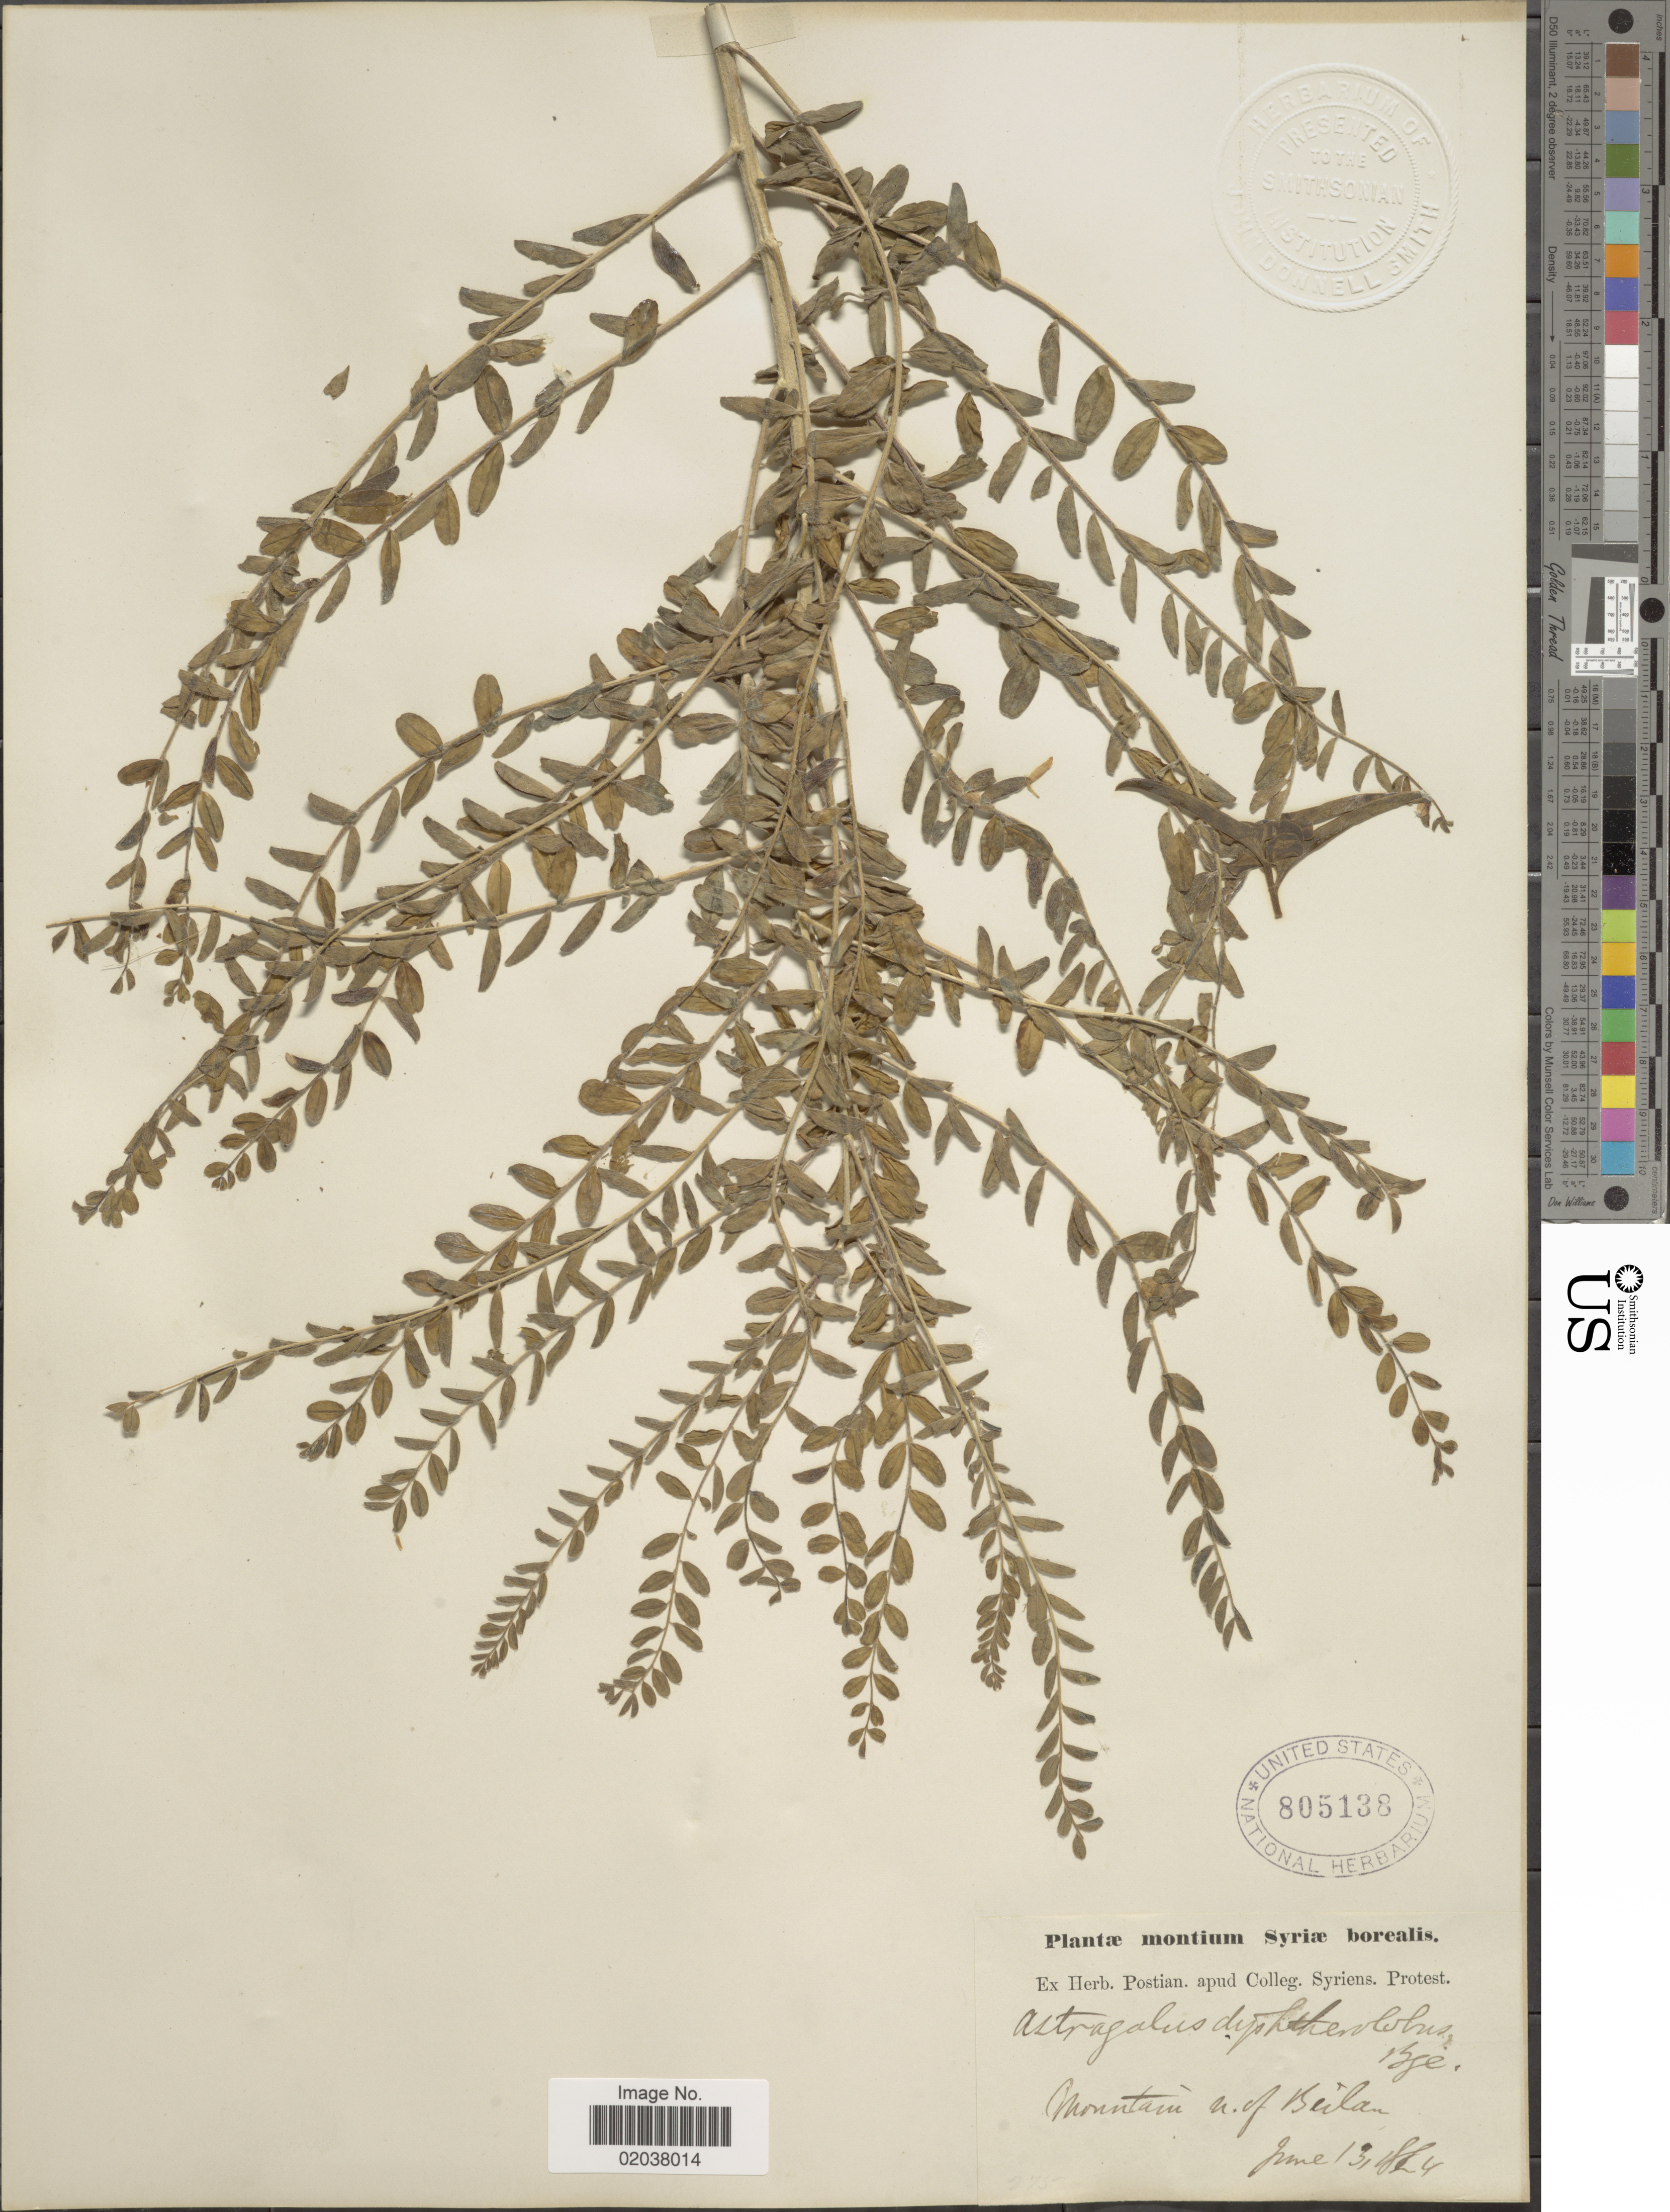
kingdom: Plantae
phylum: Tracheophyta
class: Magnoliopsida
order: Fabales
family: Fabaceae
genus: Astragalus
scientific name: Astragalus diphtherolobus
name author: Bunge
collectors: ex herb. Postian. apud Colleg. Syriens. Protest. USE "Fannie P. A. Shepard" (10308853) AS PRIMARY COLLECTOR INSTEAD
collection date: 1884-06-13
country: Syria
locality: Montium Syriæ borealis. Mountain n. of Bêrlan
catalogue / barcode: US 805138